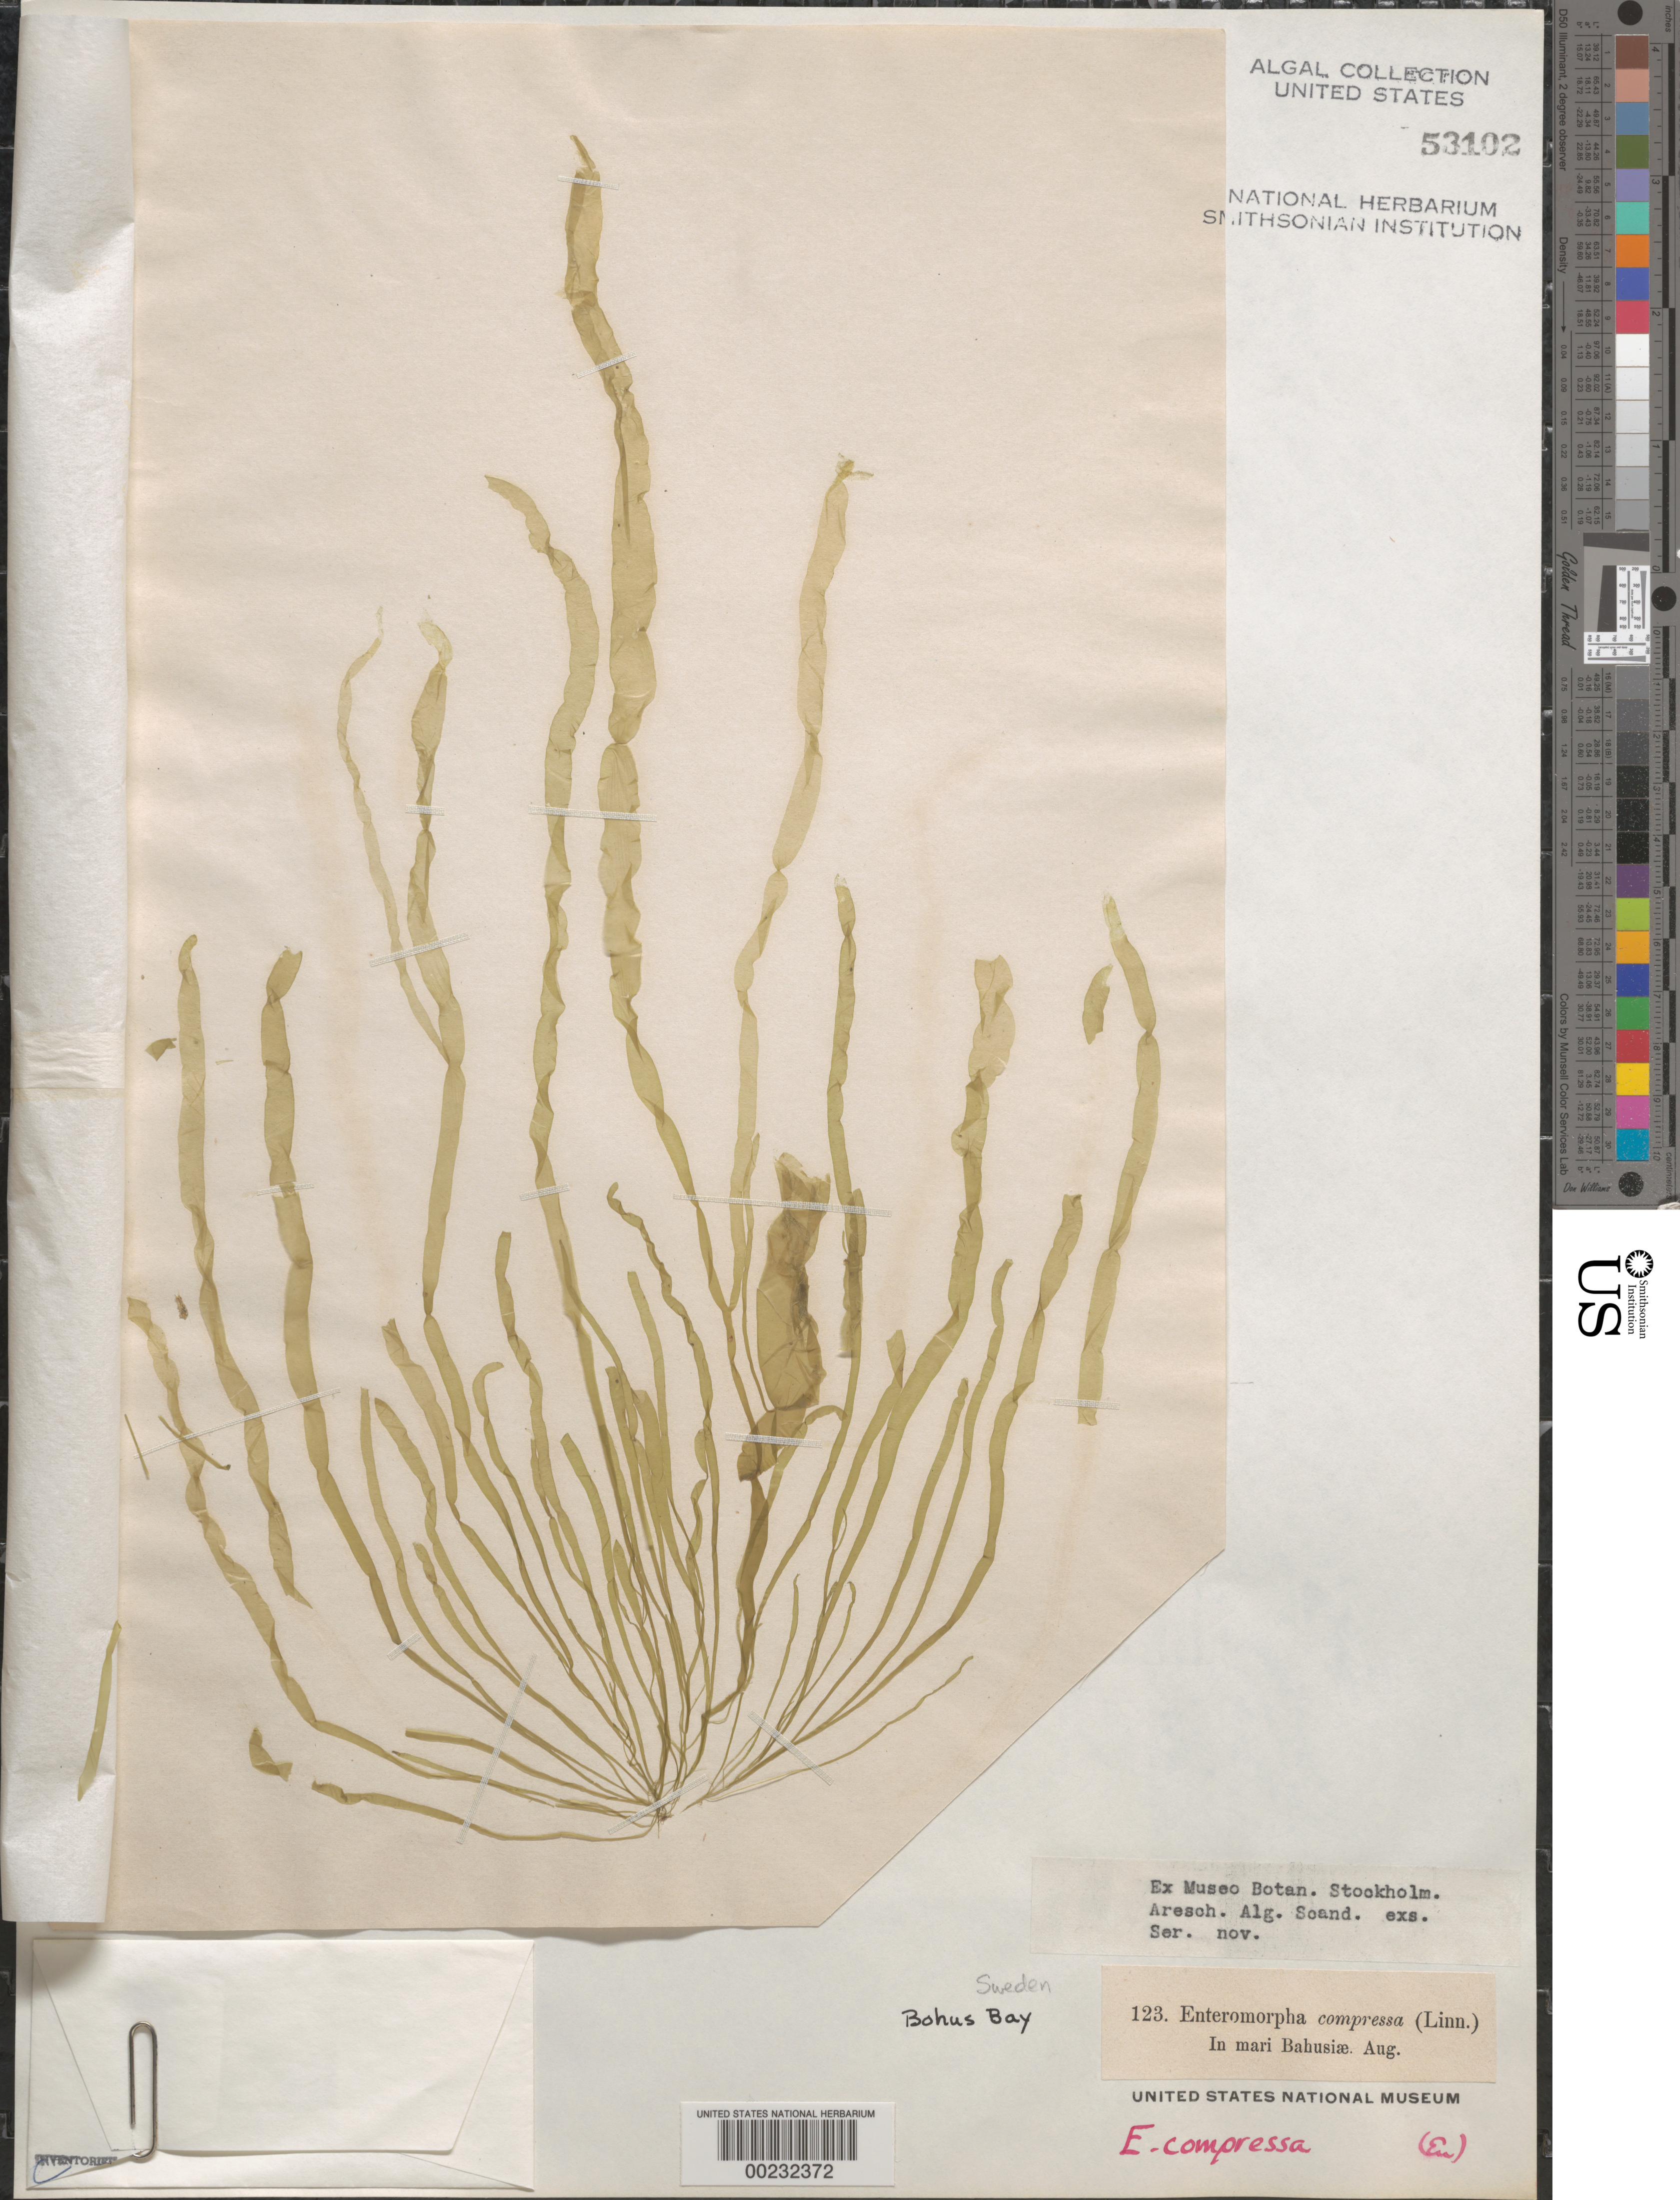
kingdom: Plantae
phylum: Chlorophyta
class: Ulvophyceae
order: Ulvales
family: Ulvaceae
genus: Ulva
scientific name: Ulva compressa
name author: L.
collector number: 123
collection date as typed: Aug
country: Sweden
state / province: Västra Götaland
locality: Bohus bay (mari bahusiae)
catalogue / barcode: US 53102